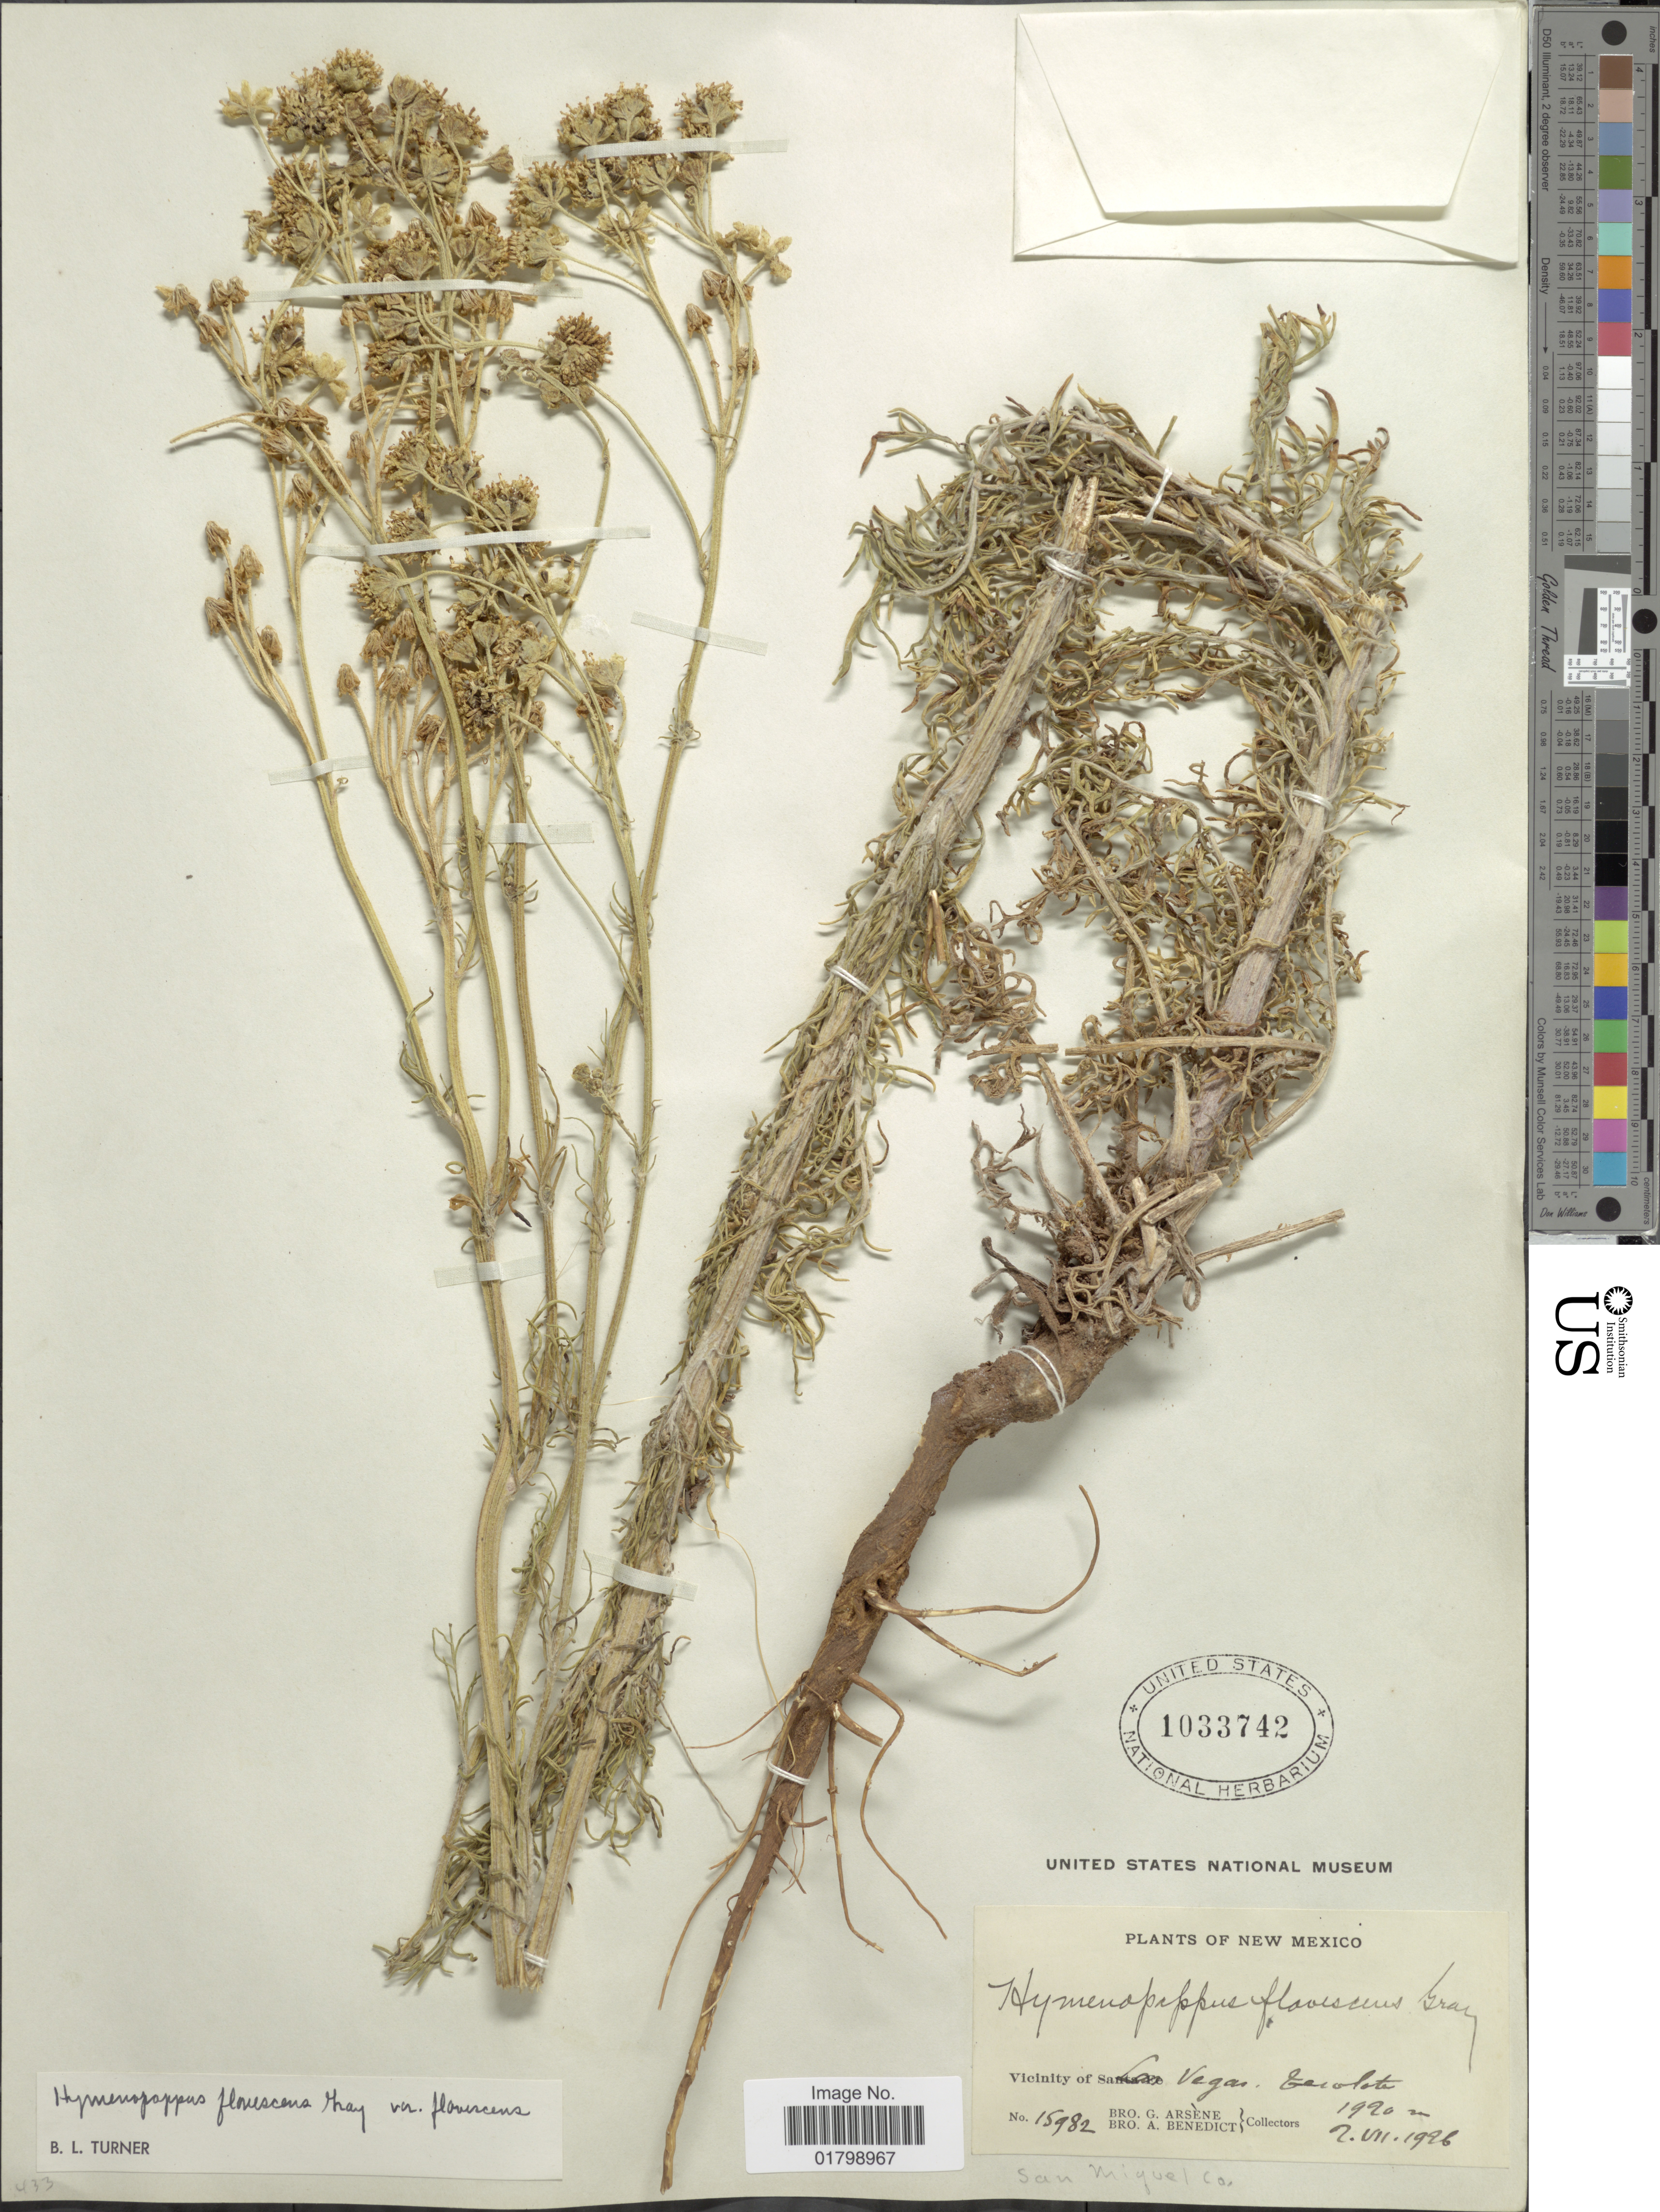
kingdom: Plantae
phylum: Tracheophyta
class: Magnoliopsida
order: Asterales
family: Asteraceae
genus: Hymenopappus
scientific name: Hymenopappus flavescens var. flavescens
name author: A. Gray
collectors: Bro. G. Arsène & Bro. A. Benedict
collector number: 15982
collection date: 1926-07-02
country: United States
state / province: New Mexico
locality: Vicinity of Las Vegas, San Miguel Co.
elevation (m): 1920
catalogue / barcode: US 1033742